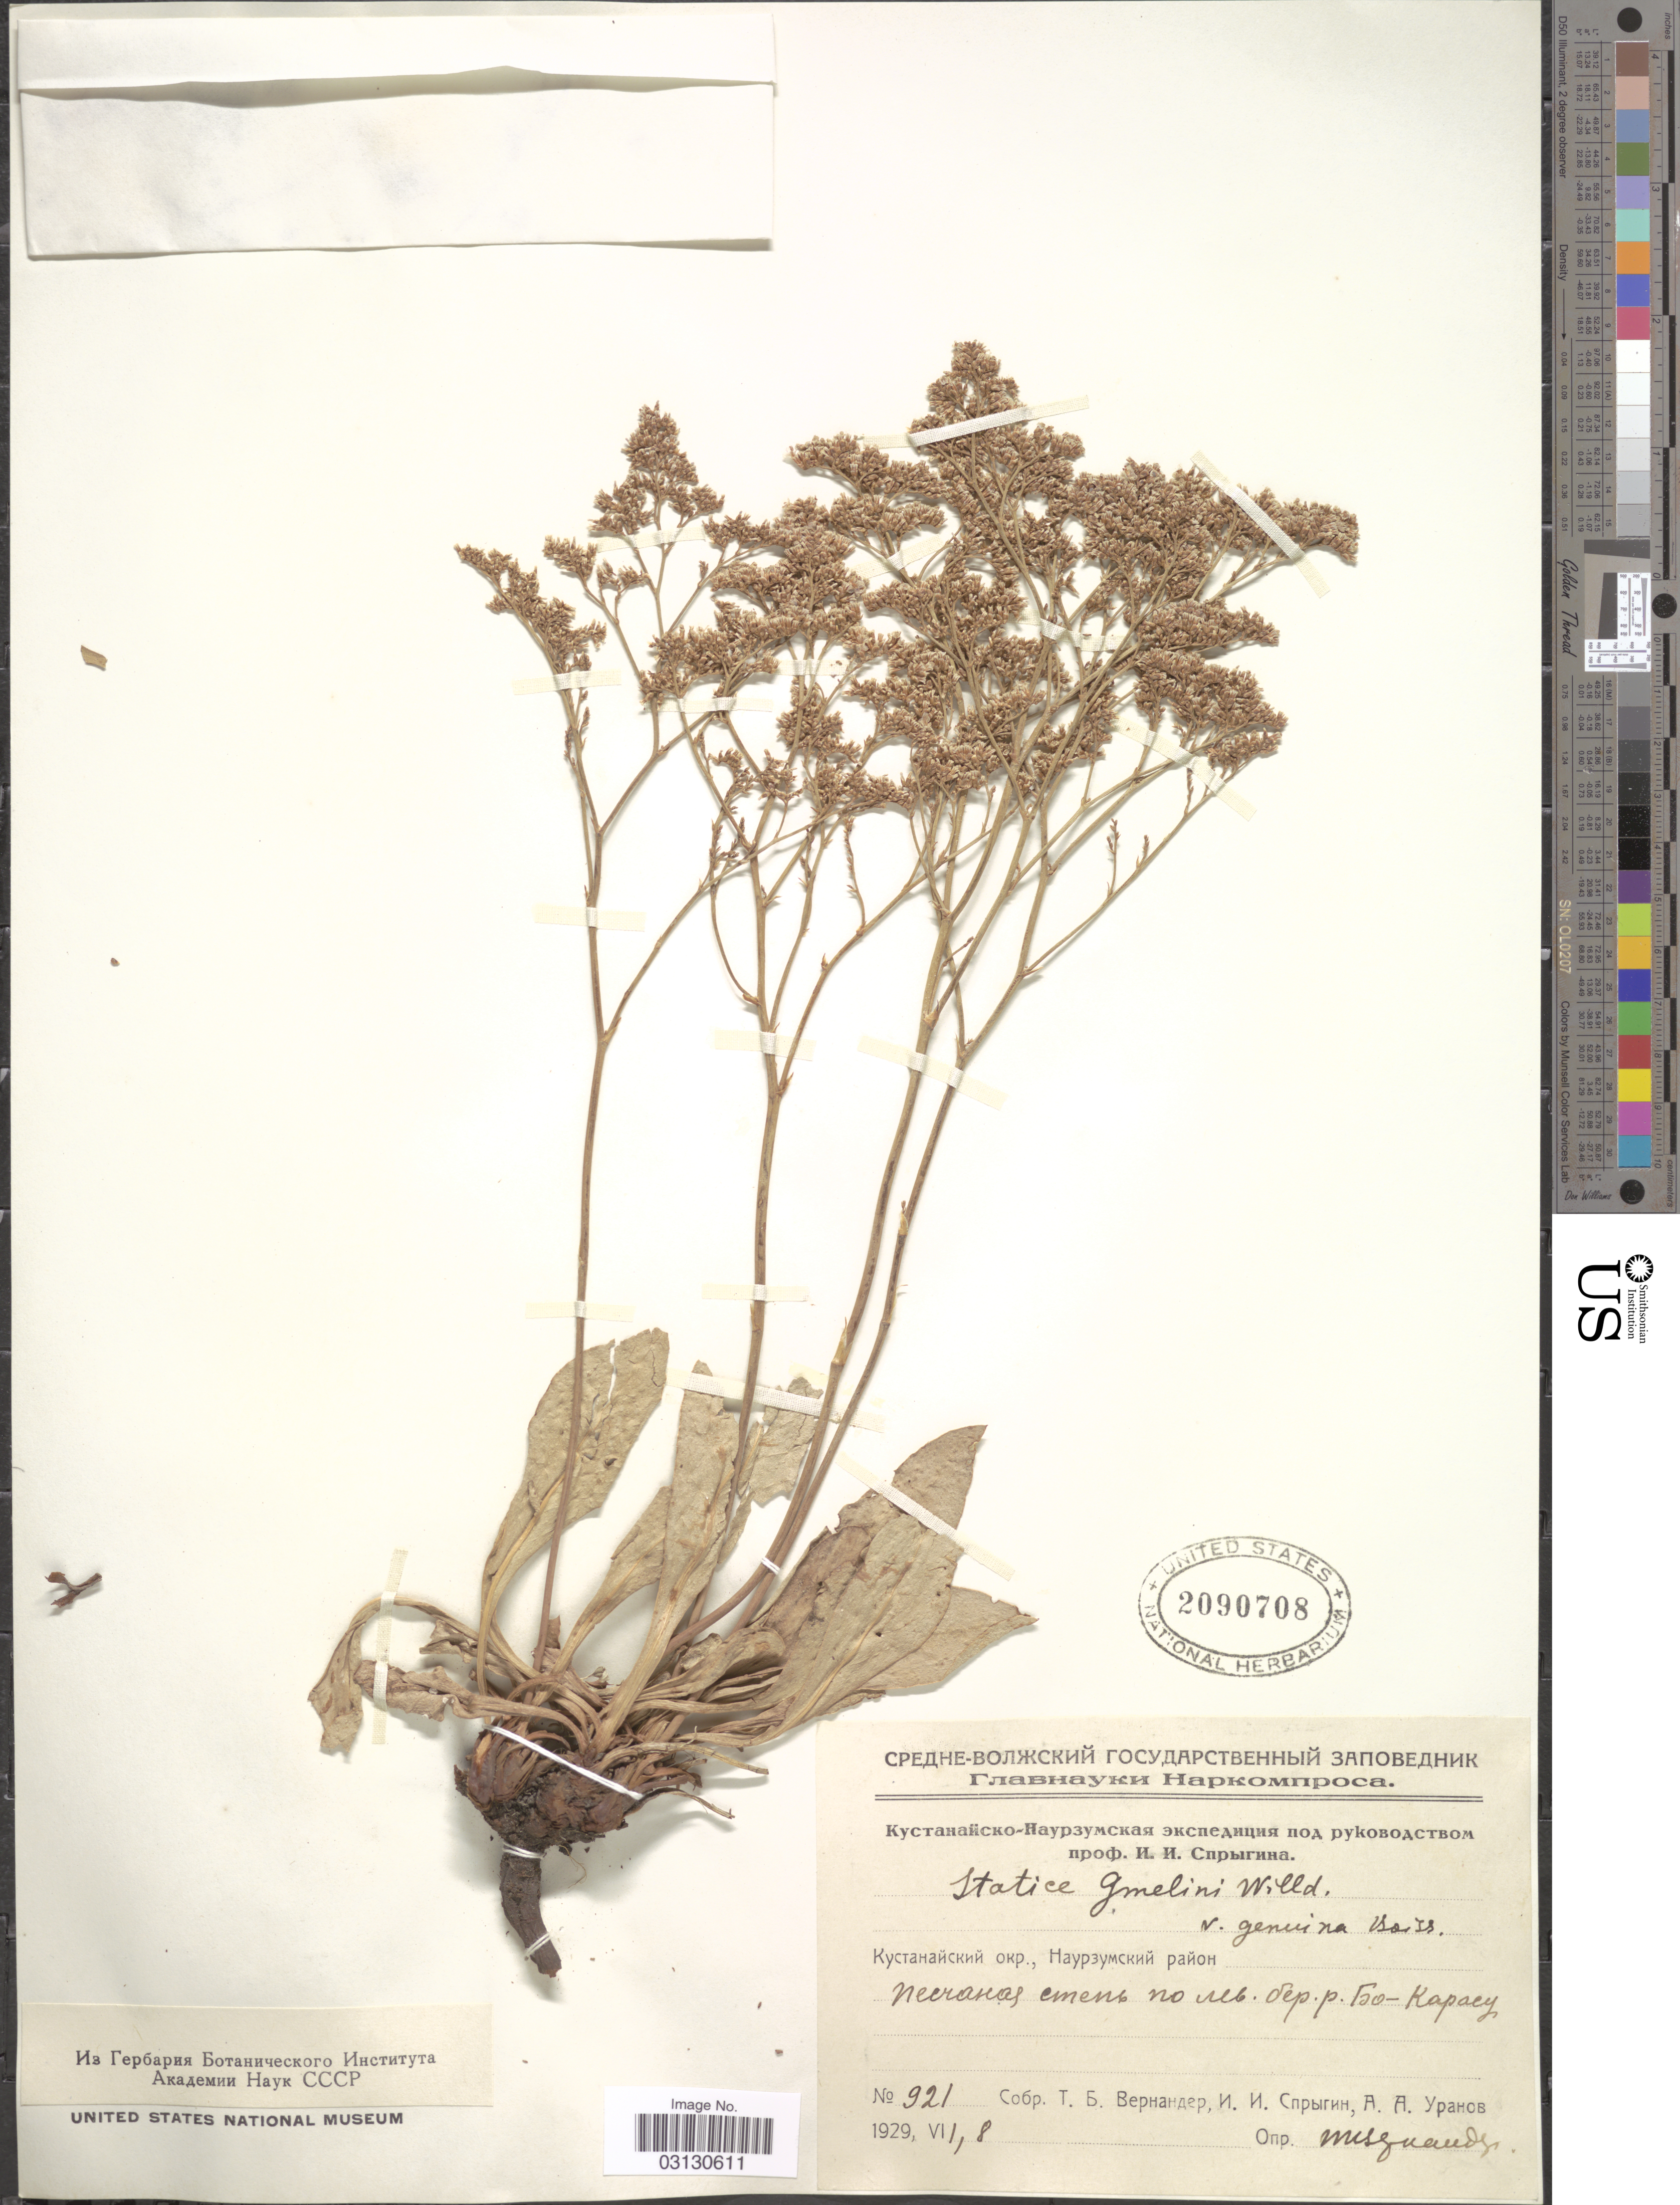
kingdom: Plantae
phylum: Tracheophyta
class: Magnoliopsida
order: Caryophyllales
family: Plumbaginaceae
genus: Limonium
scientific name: Limonium gmelinii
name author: (Willd.) Kuntze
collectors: T. Vernander, I. Sprygini & A. Uranov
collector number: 921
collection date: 1929-07-08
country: Kazakhstan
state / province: Qustanay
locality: Naurzumskiy Rayon, left shore of River Bo-Karasu.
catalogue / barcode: US 2090708